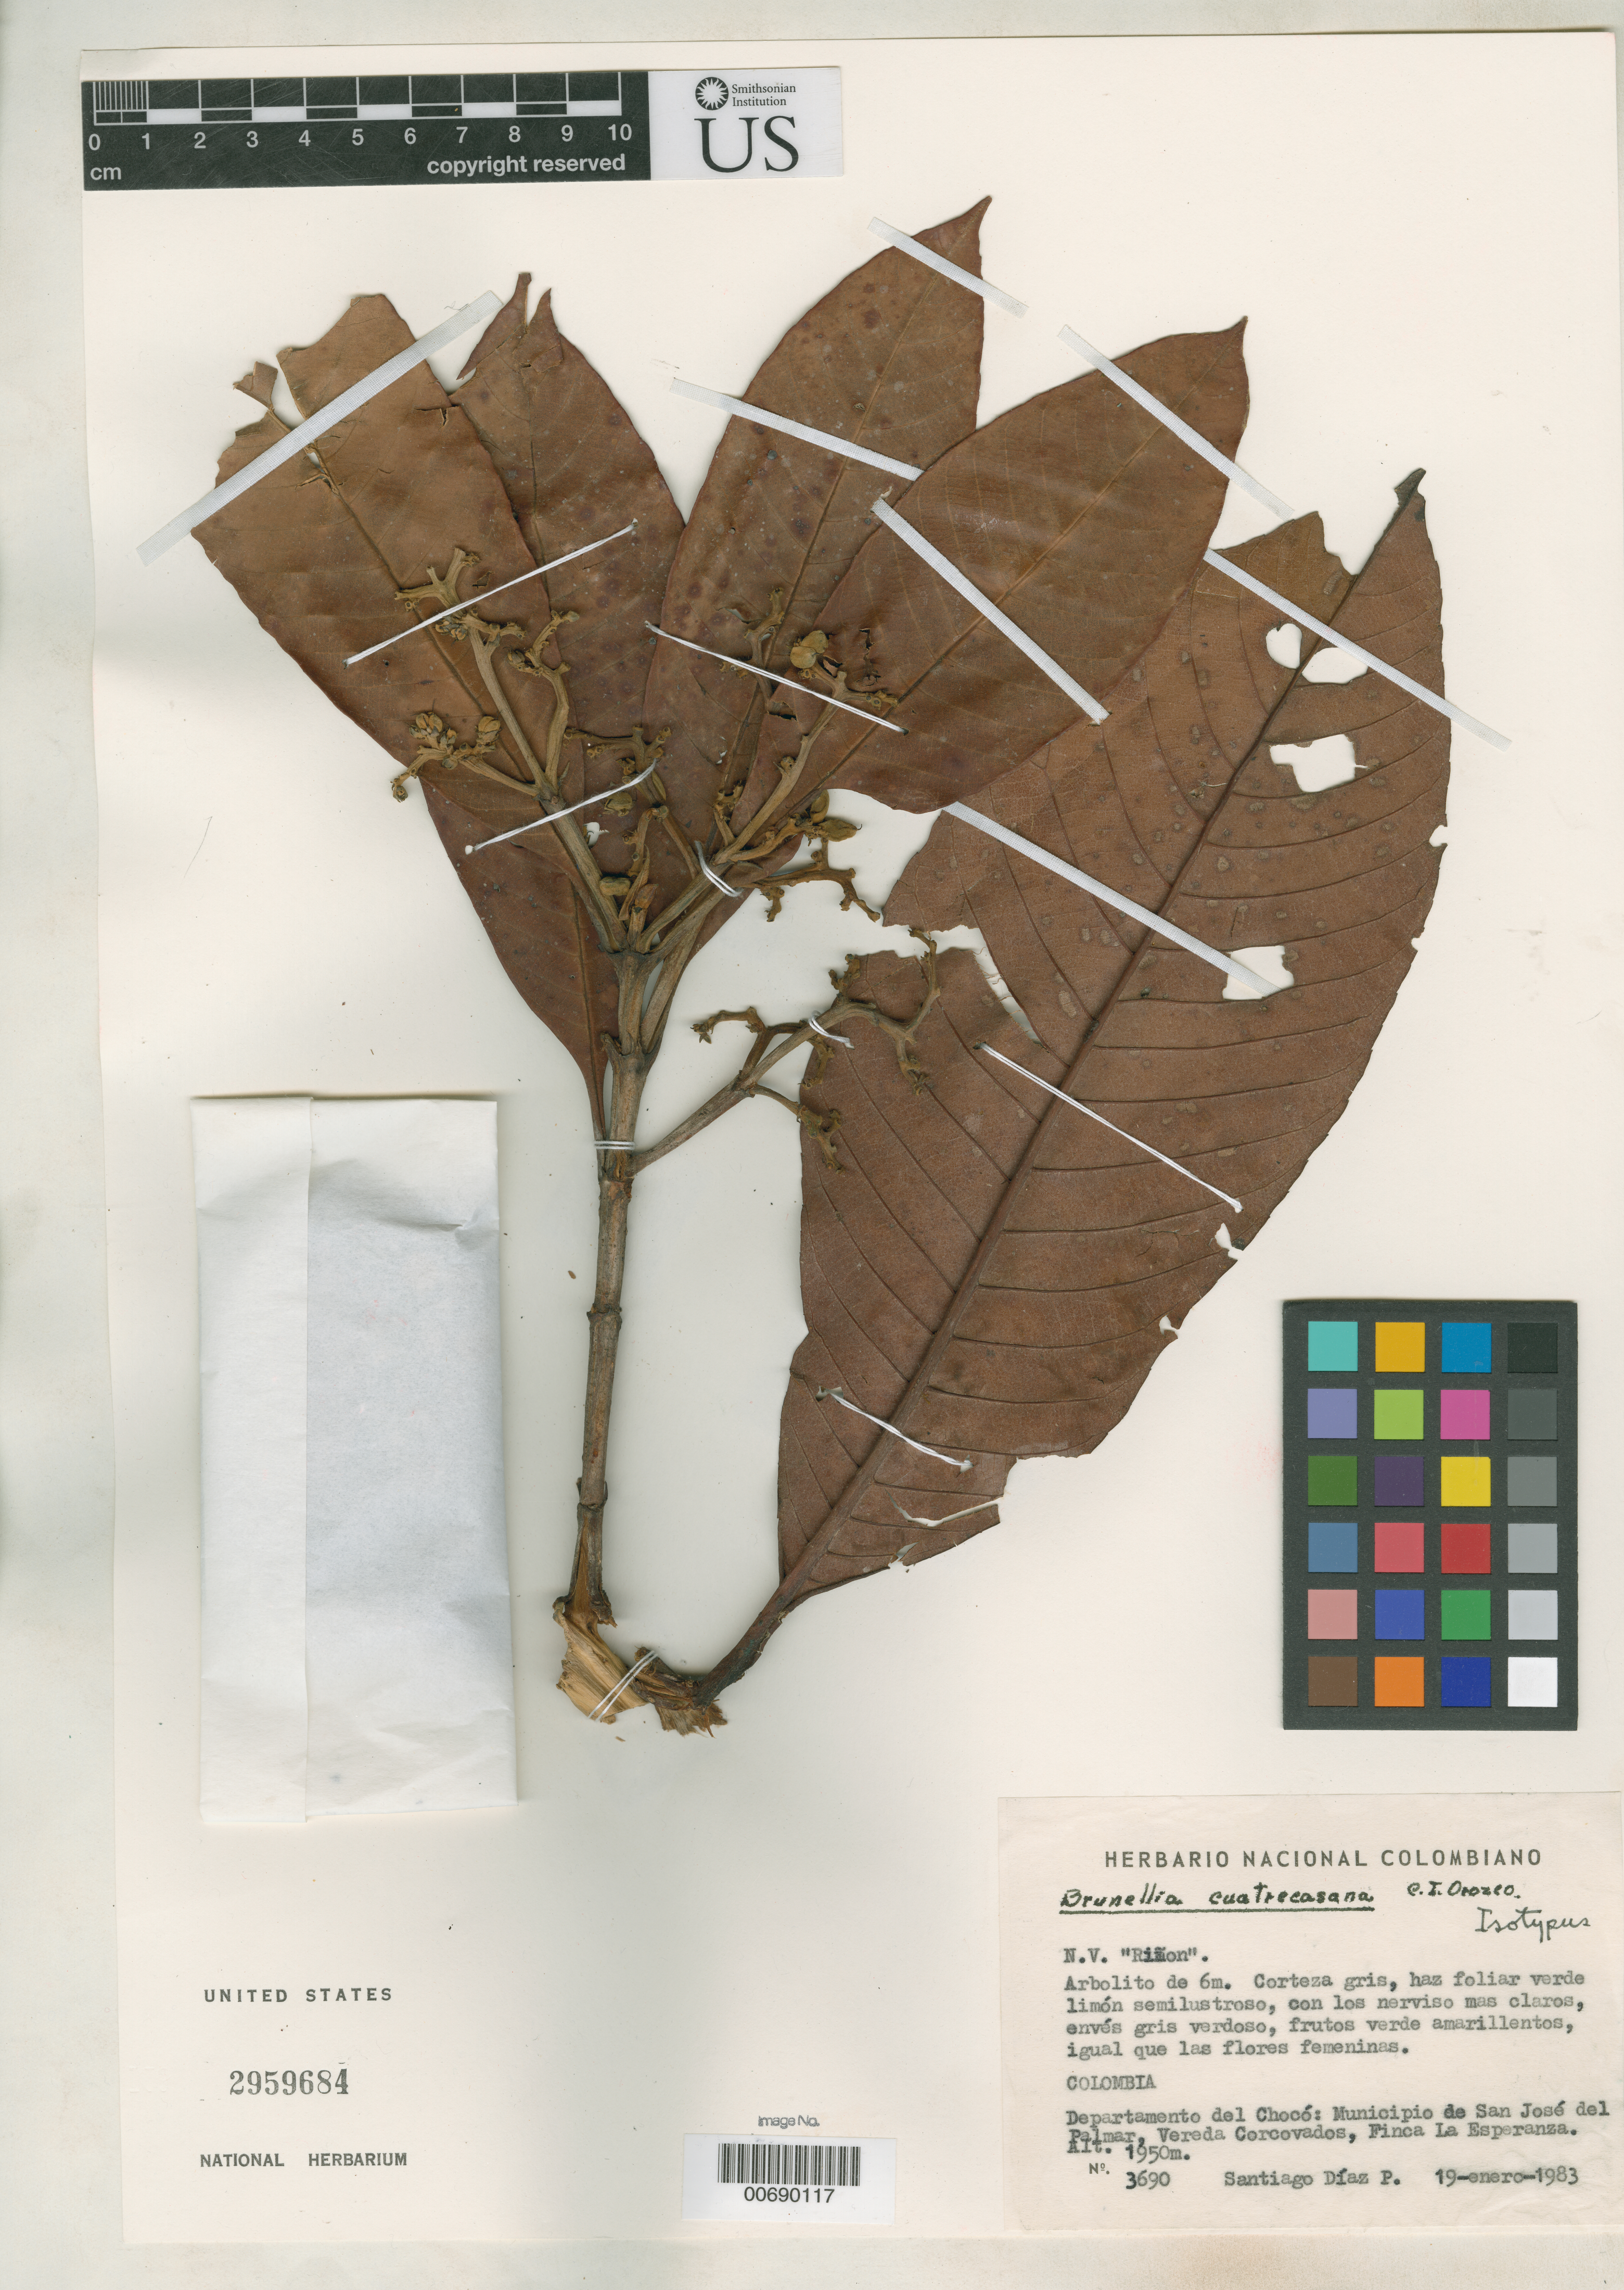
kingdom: Plantae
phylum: Tracheophyta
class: Magnoliopsida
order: Oxalidales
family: Brunelliaceae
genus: Brunellia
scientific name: Brunellia cuatrecasana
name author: C.I. Orozco in Cuatrec.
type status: Isotype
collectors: S. Díaz Píedrahíta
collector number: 3690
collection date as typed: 19 Jan 1983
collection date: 1983-01-19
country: Colombia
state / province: Chocó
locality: Carretera AnsermaNuevo - San Jose del Palmar, Boundary of Valle del Cauca, Corcovados, Finca La Esperanza.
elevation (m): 1950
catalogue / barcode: US 2959684